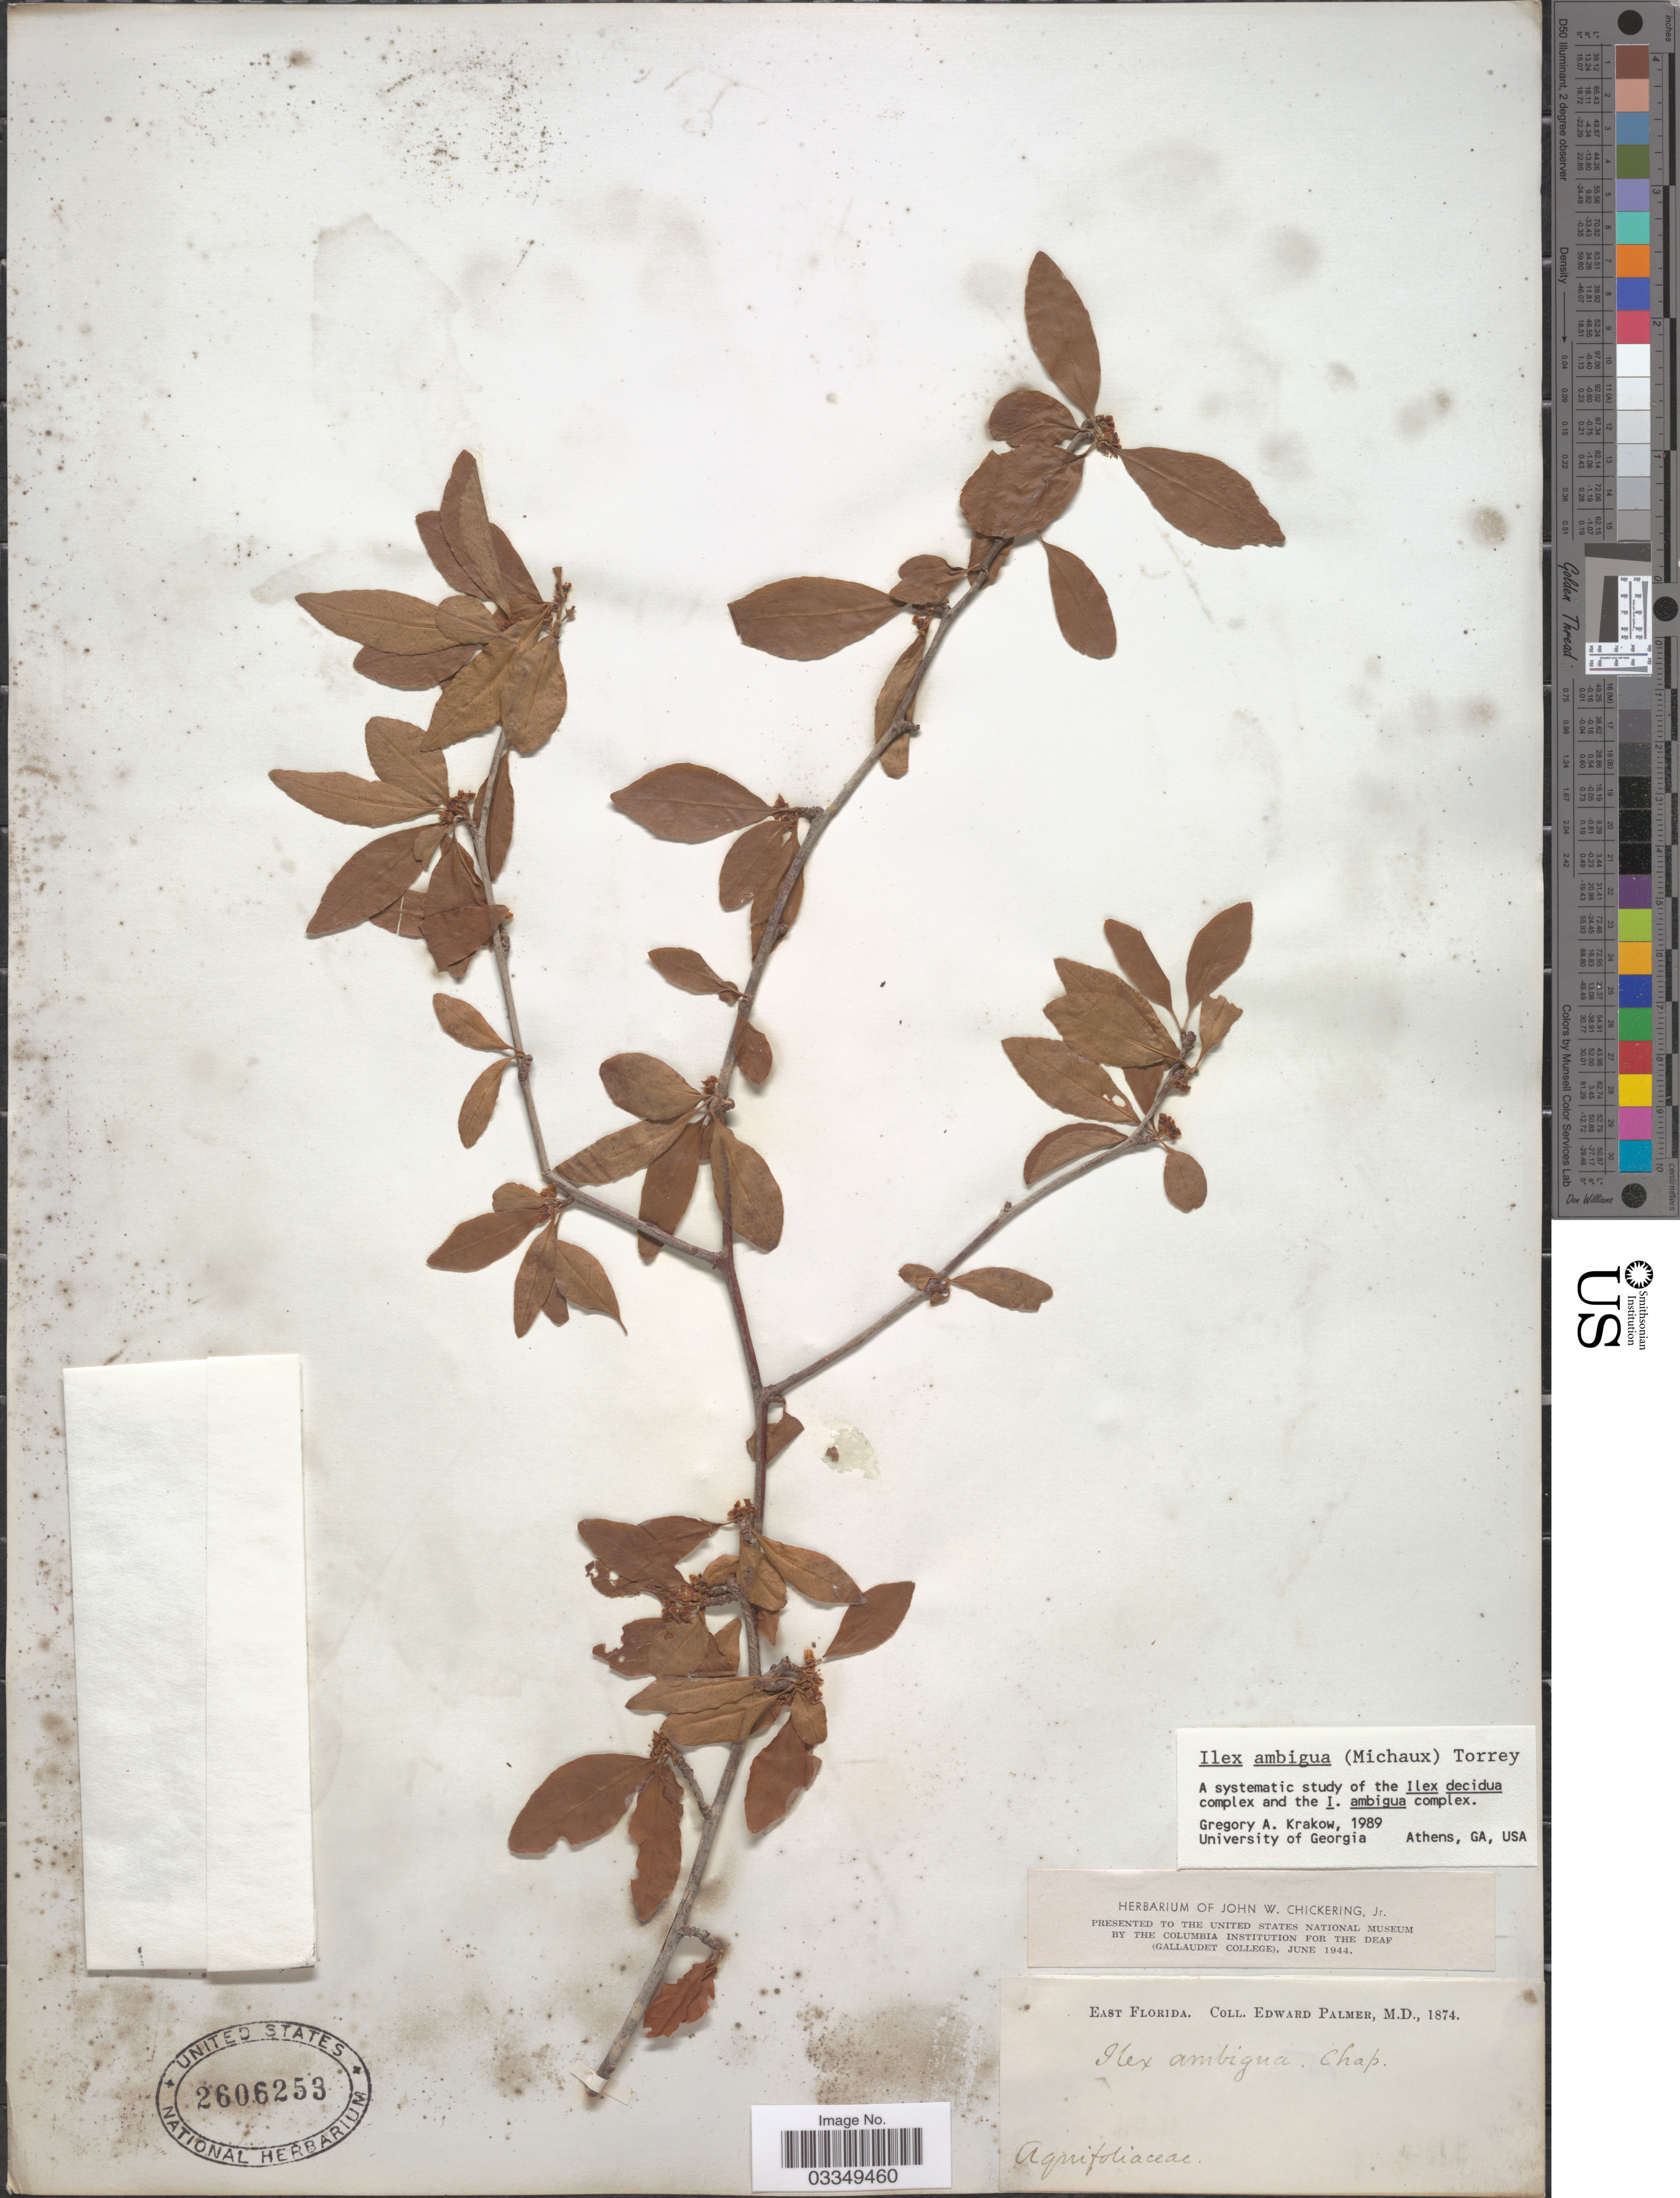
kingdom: Plantae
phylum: Tracheophyta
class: Magnoliopsida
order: Aquifoliales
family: Aquifoliaceae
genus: Ilex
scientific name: Ilex ambigua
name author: Chapm.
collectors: E. Palmer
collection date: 1874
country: United States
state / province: Florida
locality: East Florida.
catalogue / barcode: US 2606253